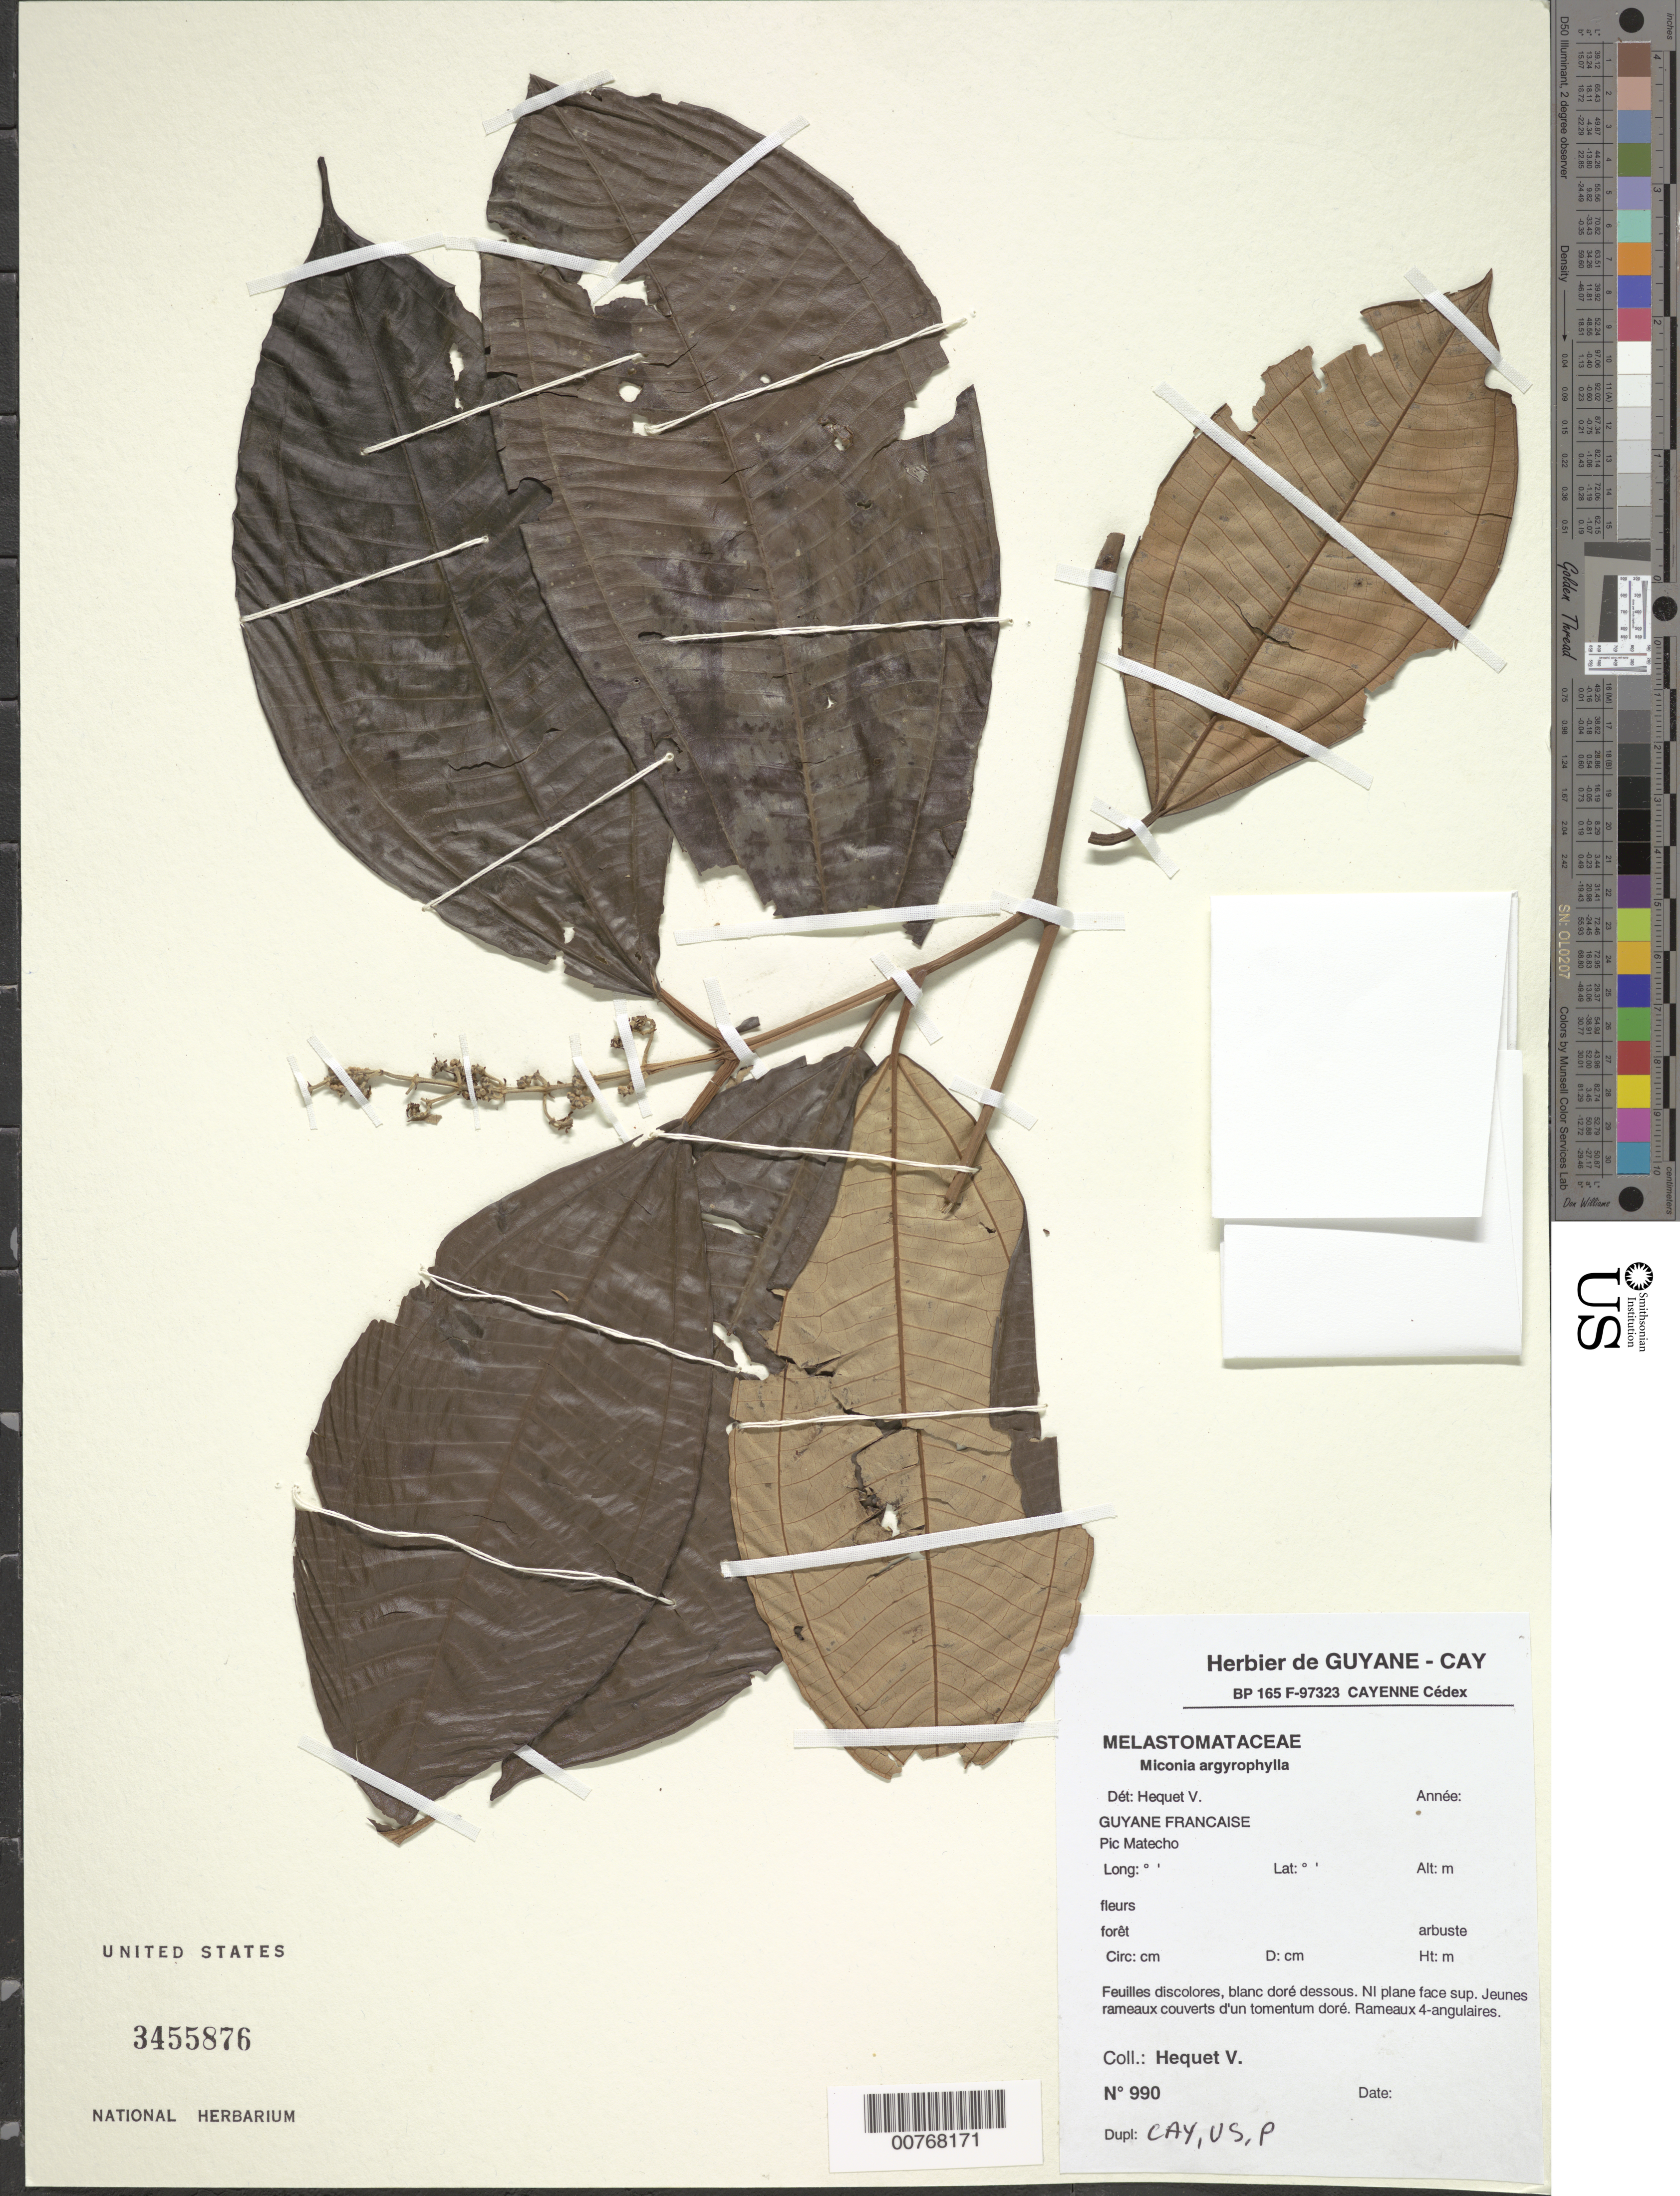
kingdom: Plantae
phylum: Tracheophyta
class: Magnoliopsida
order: Myrtales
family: Melastomataceae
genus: Miconia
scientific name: Miconia argyrophylla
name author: DC.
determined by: Hequet, V.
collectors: V. Hequet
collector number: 990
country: French Guiana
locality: Pic Matécho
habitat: Forêt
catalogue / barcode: US 3455876